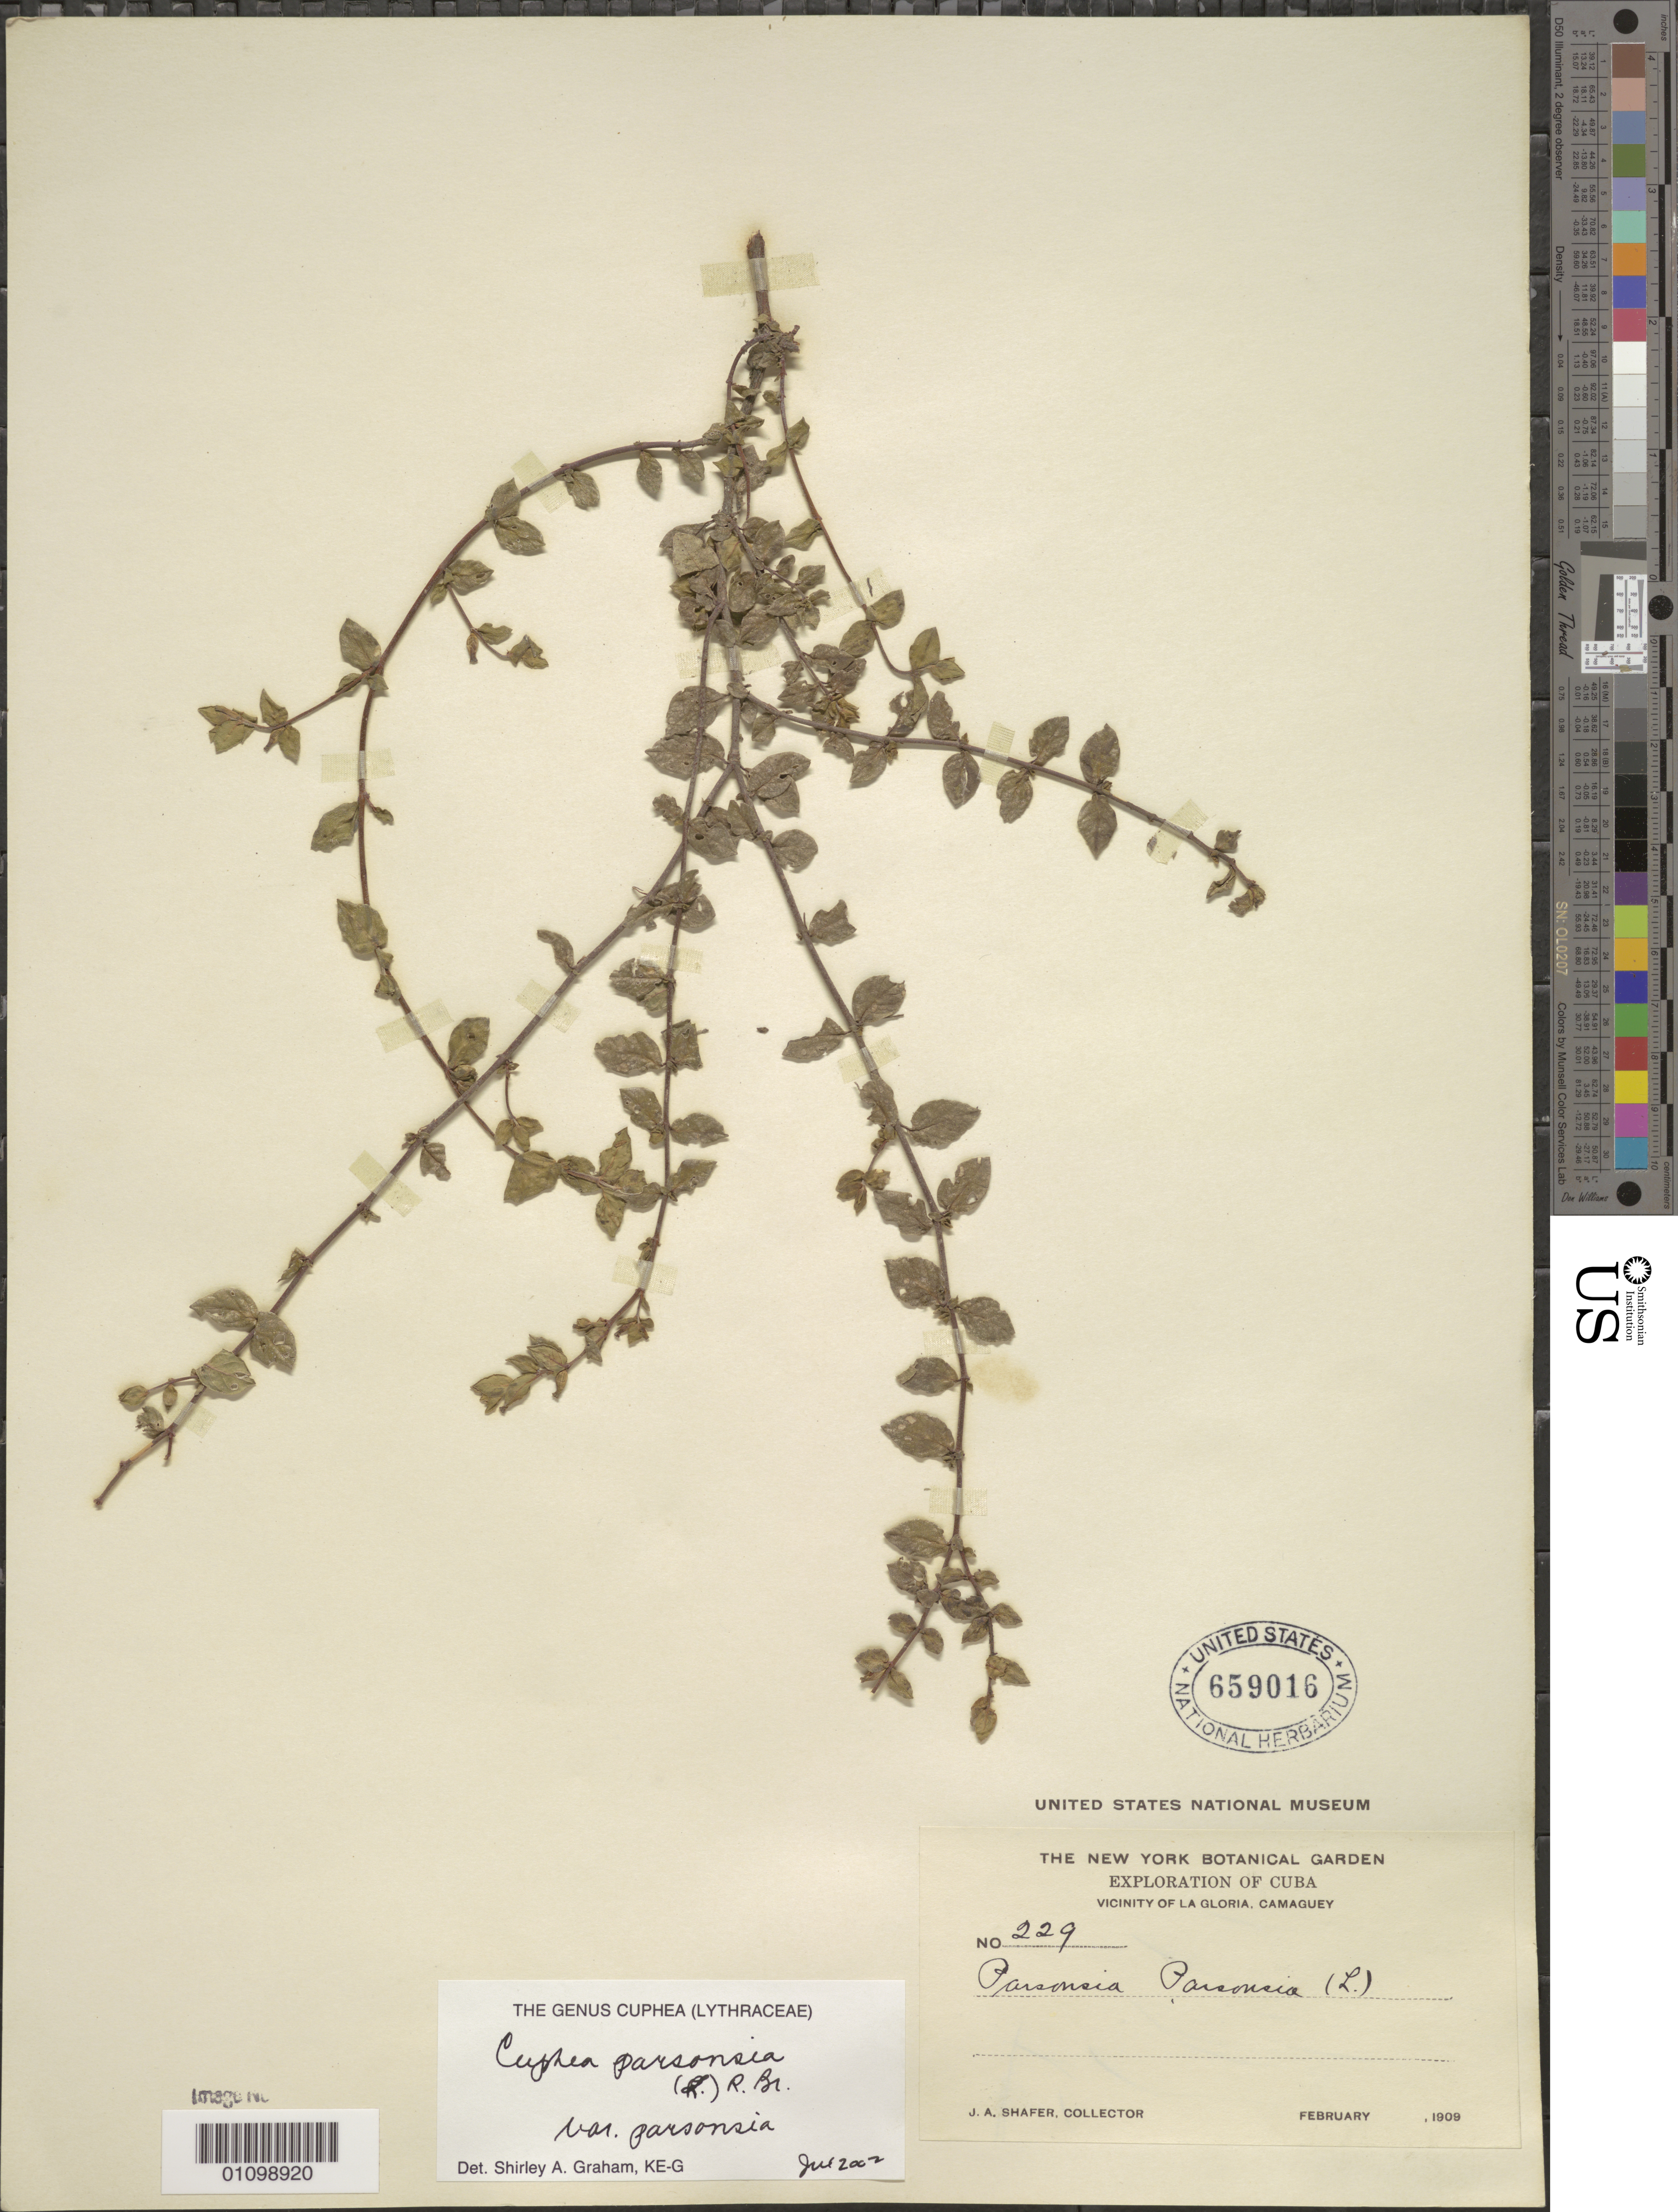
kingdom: Plantae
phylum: Tracheophyta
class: Magnoliopsida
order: Myrtales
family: Lythraceae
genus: Cuphea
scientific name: Cuphea parsonsia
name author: (L.) R. Br. ex Steud.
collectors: J. A. Shafer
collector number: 229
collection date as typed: Feb 1909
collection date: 1909-02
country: Cuba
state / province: Camagüey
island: Cuba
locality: Vicinity of La Gloria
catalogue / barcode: US 229